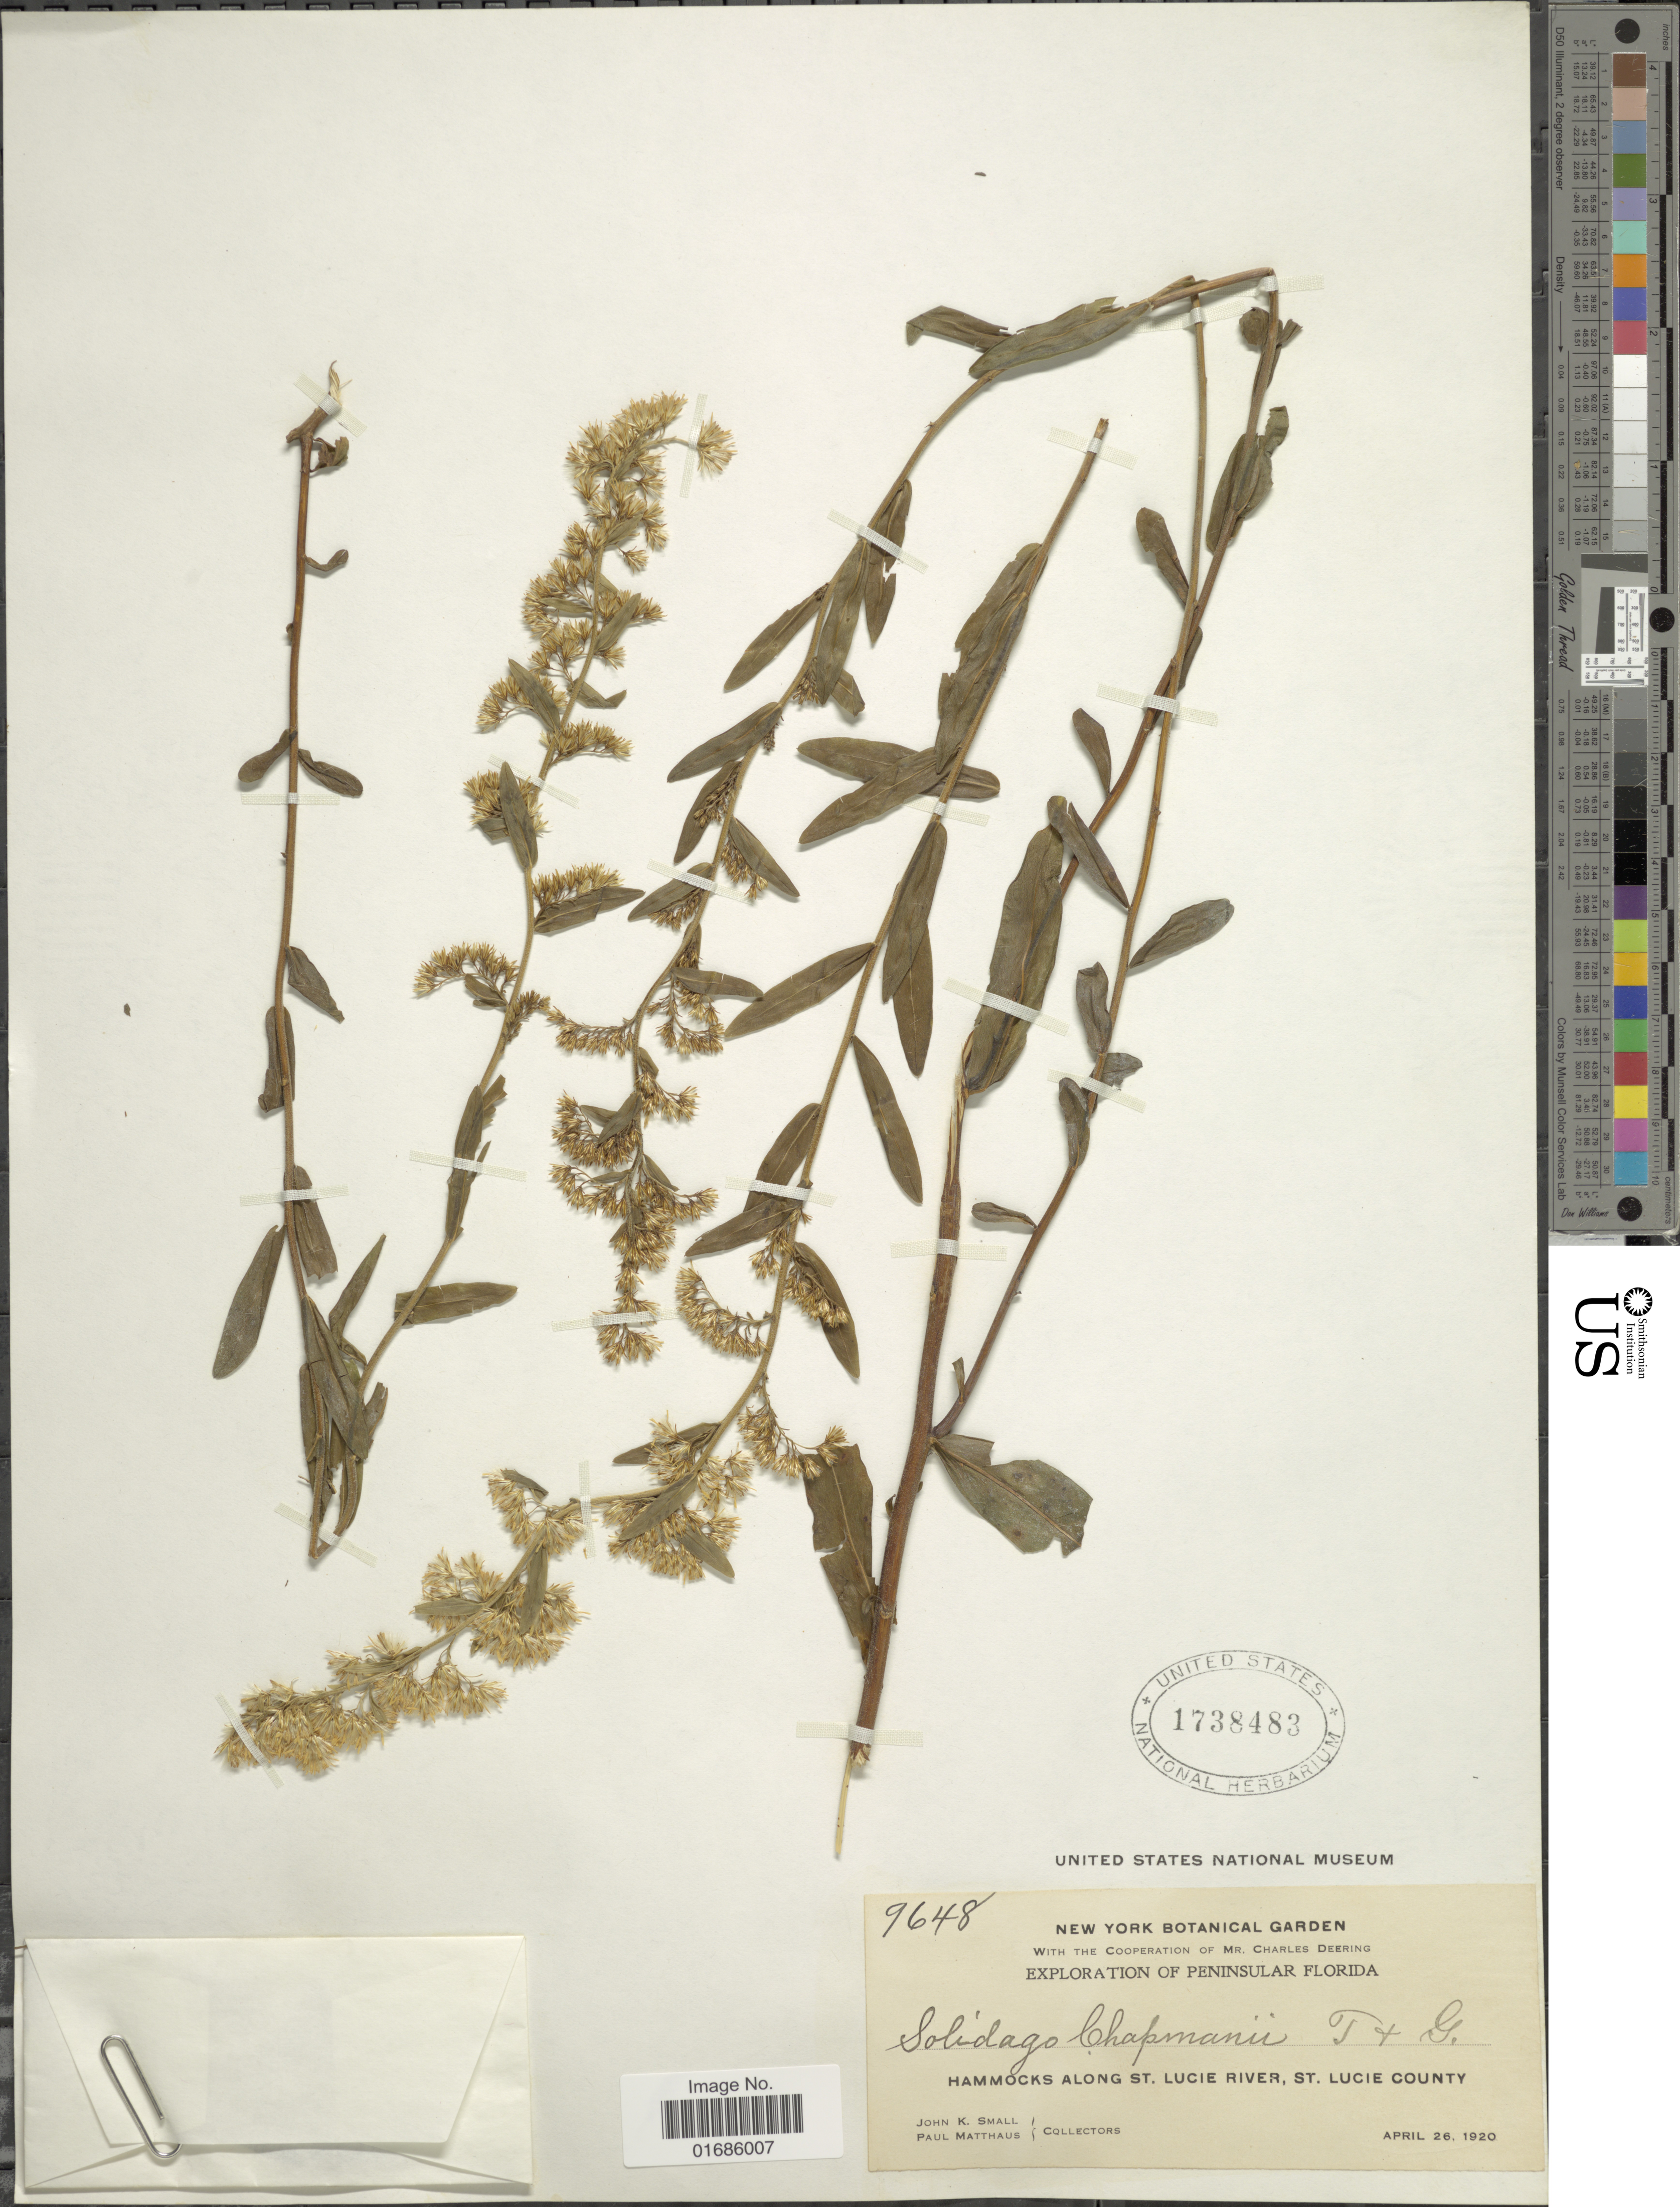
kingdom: Plantae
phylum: Tracheophyta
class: Magnoliopsida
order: Asterales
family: Asteraceae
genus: Solidago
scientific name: Solidago chapmanii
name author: Torr. & A. Gray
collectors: J. K. Small & P. Matthaus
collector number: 9648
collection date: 1920-04-26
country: United States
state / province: Florida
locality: Peninsular Florida, Hammocks along St. Lucie River, St. Lucie County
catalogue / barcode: US 1738483